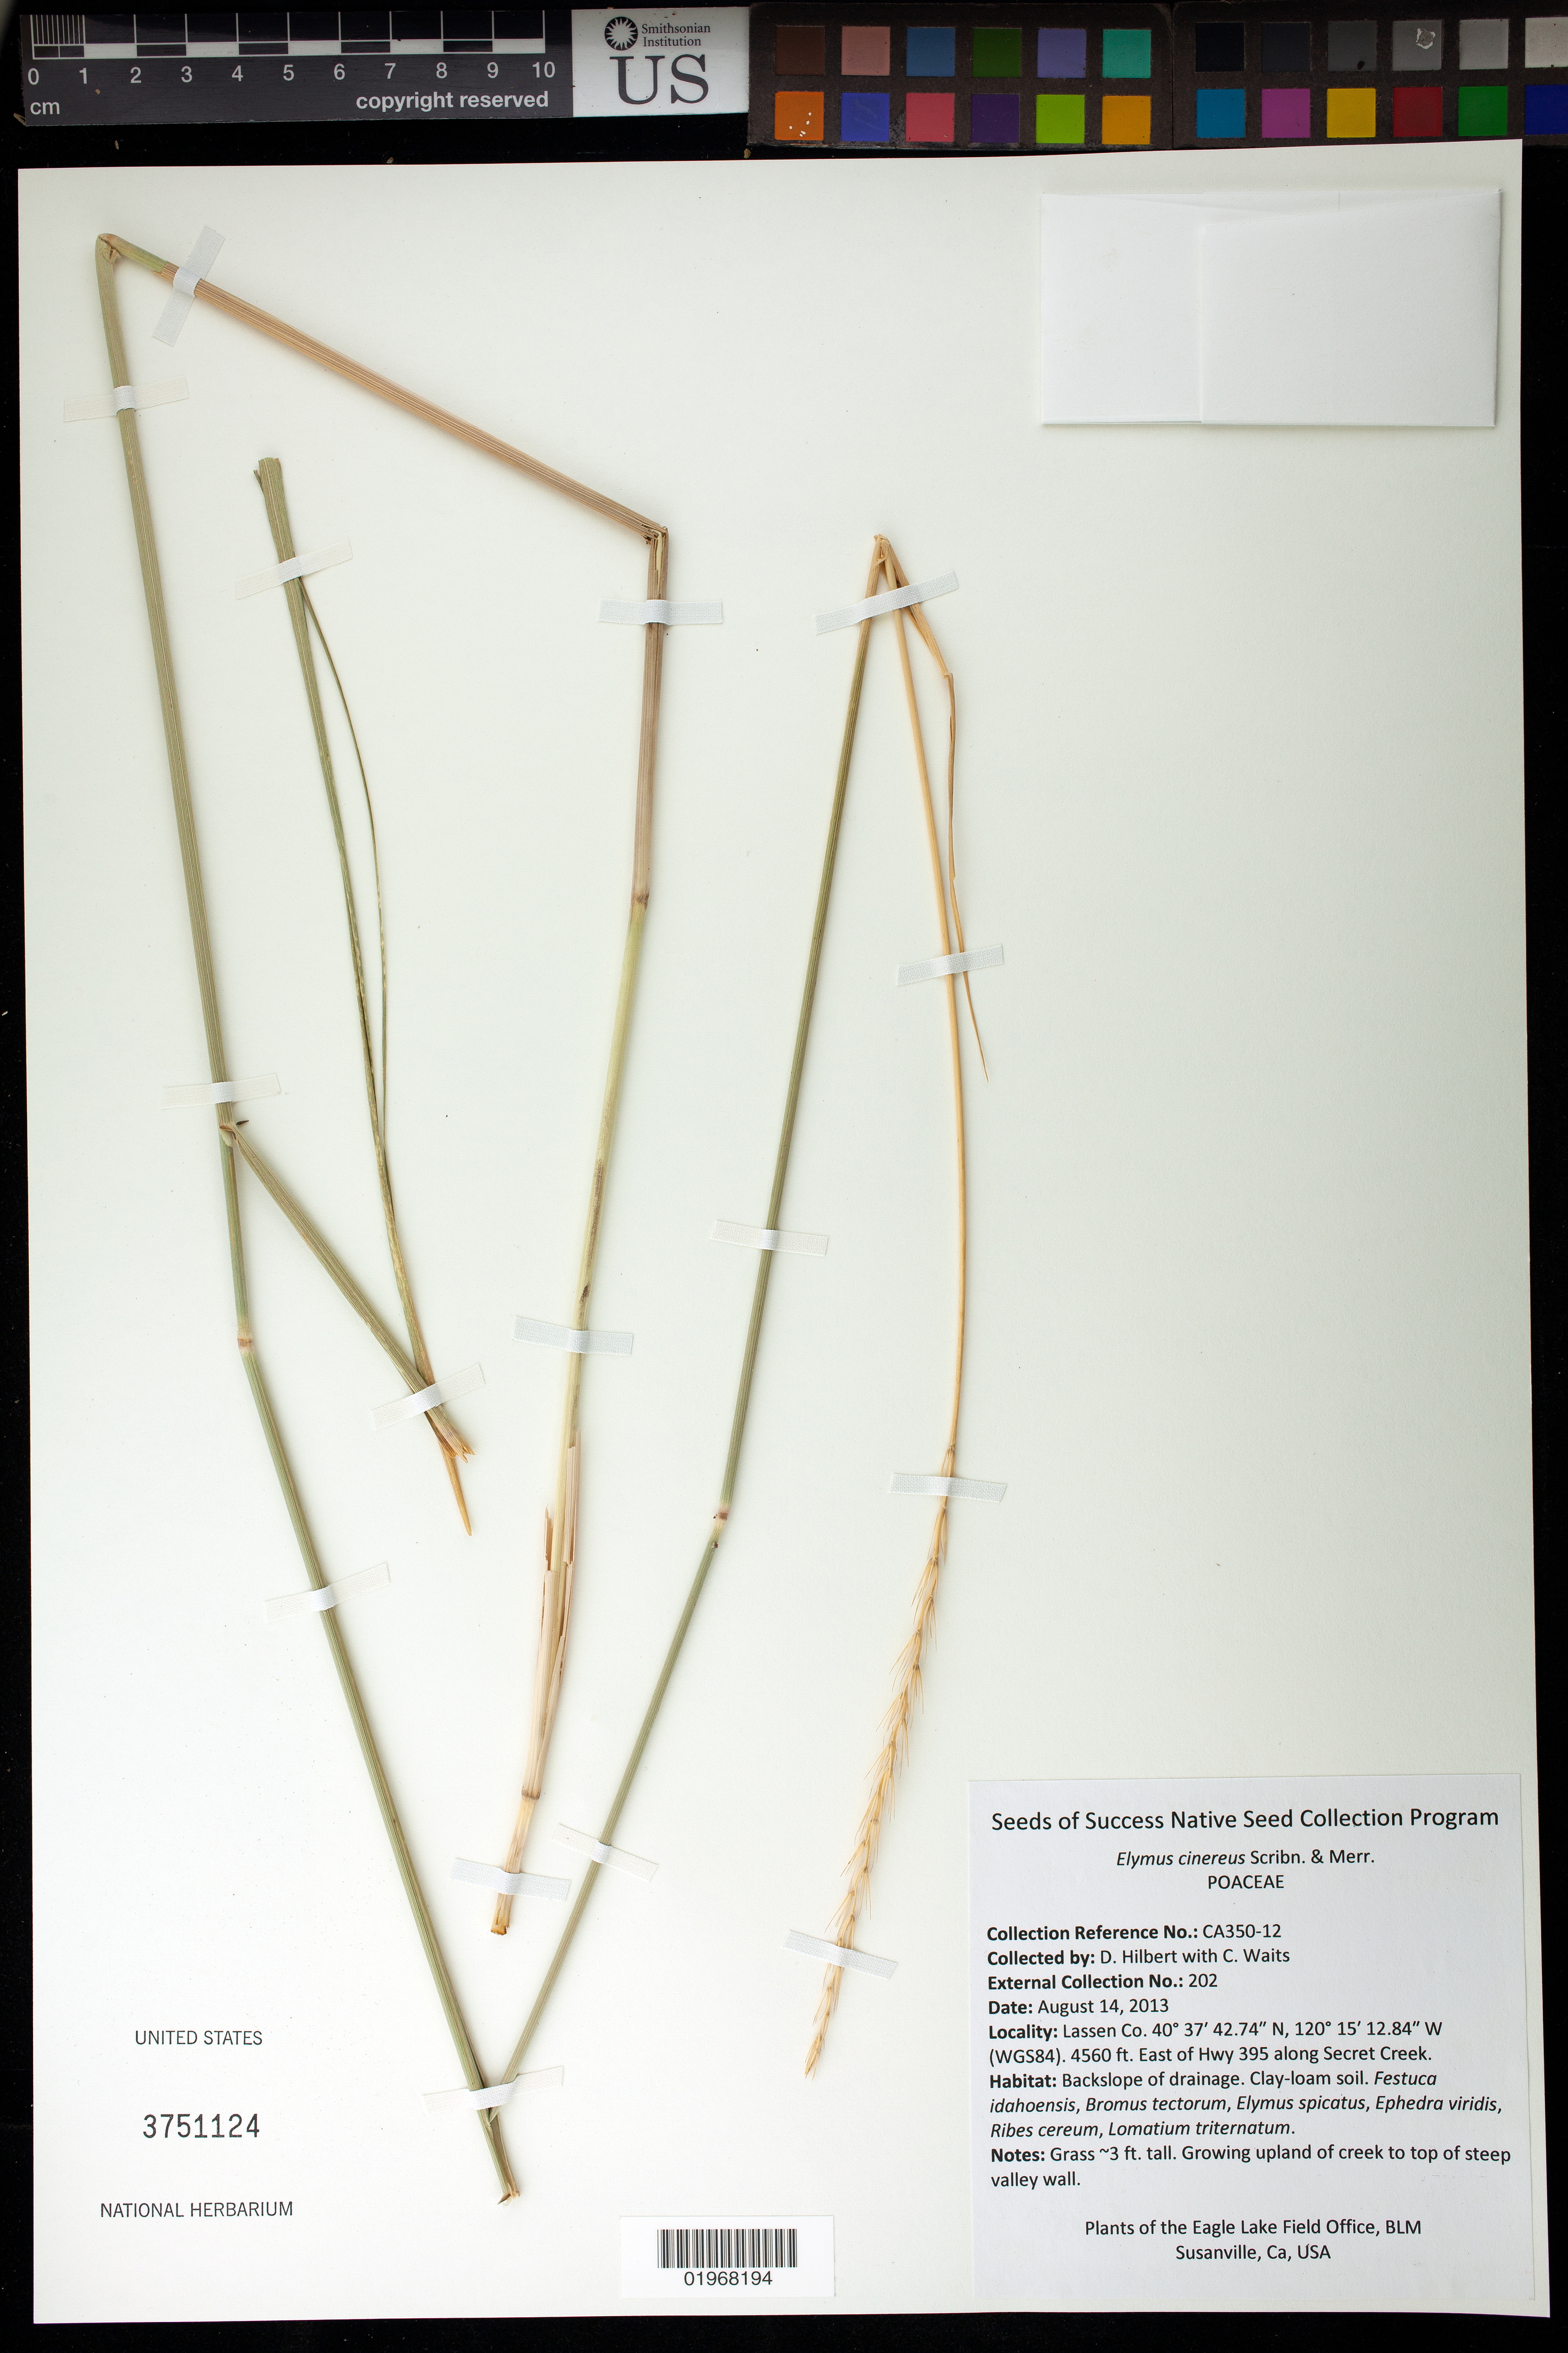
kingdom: Plantae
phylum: Tracheophyta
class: Liliopsida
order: Poales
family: Poaceae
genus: Elymus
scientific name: Elymus cinereus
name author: Scribn. & Merr.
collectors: D. Hilbert & C. Waits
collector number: CA350-12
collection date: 2013-08-14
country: United States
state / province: California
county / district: Lassen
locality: E of Hwy 395 along Secret Creek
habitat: Upland of creek to top of steep valley wall. Backslope drainage. Clay-loam soil. With Bromus tectorum, Ribes cereum, ect.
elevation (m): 1390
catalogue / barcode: US 3751124